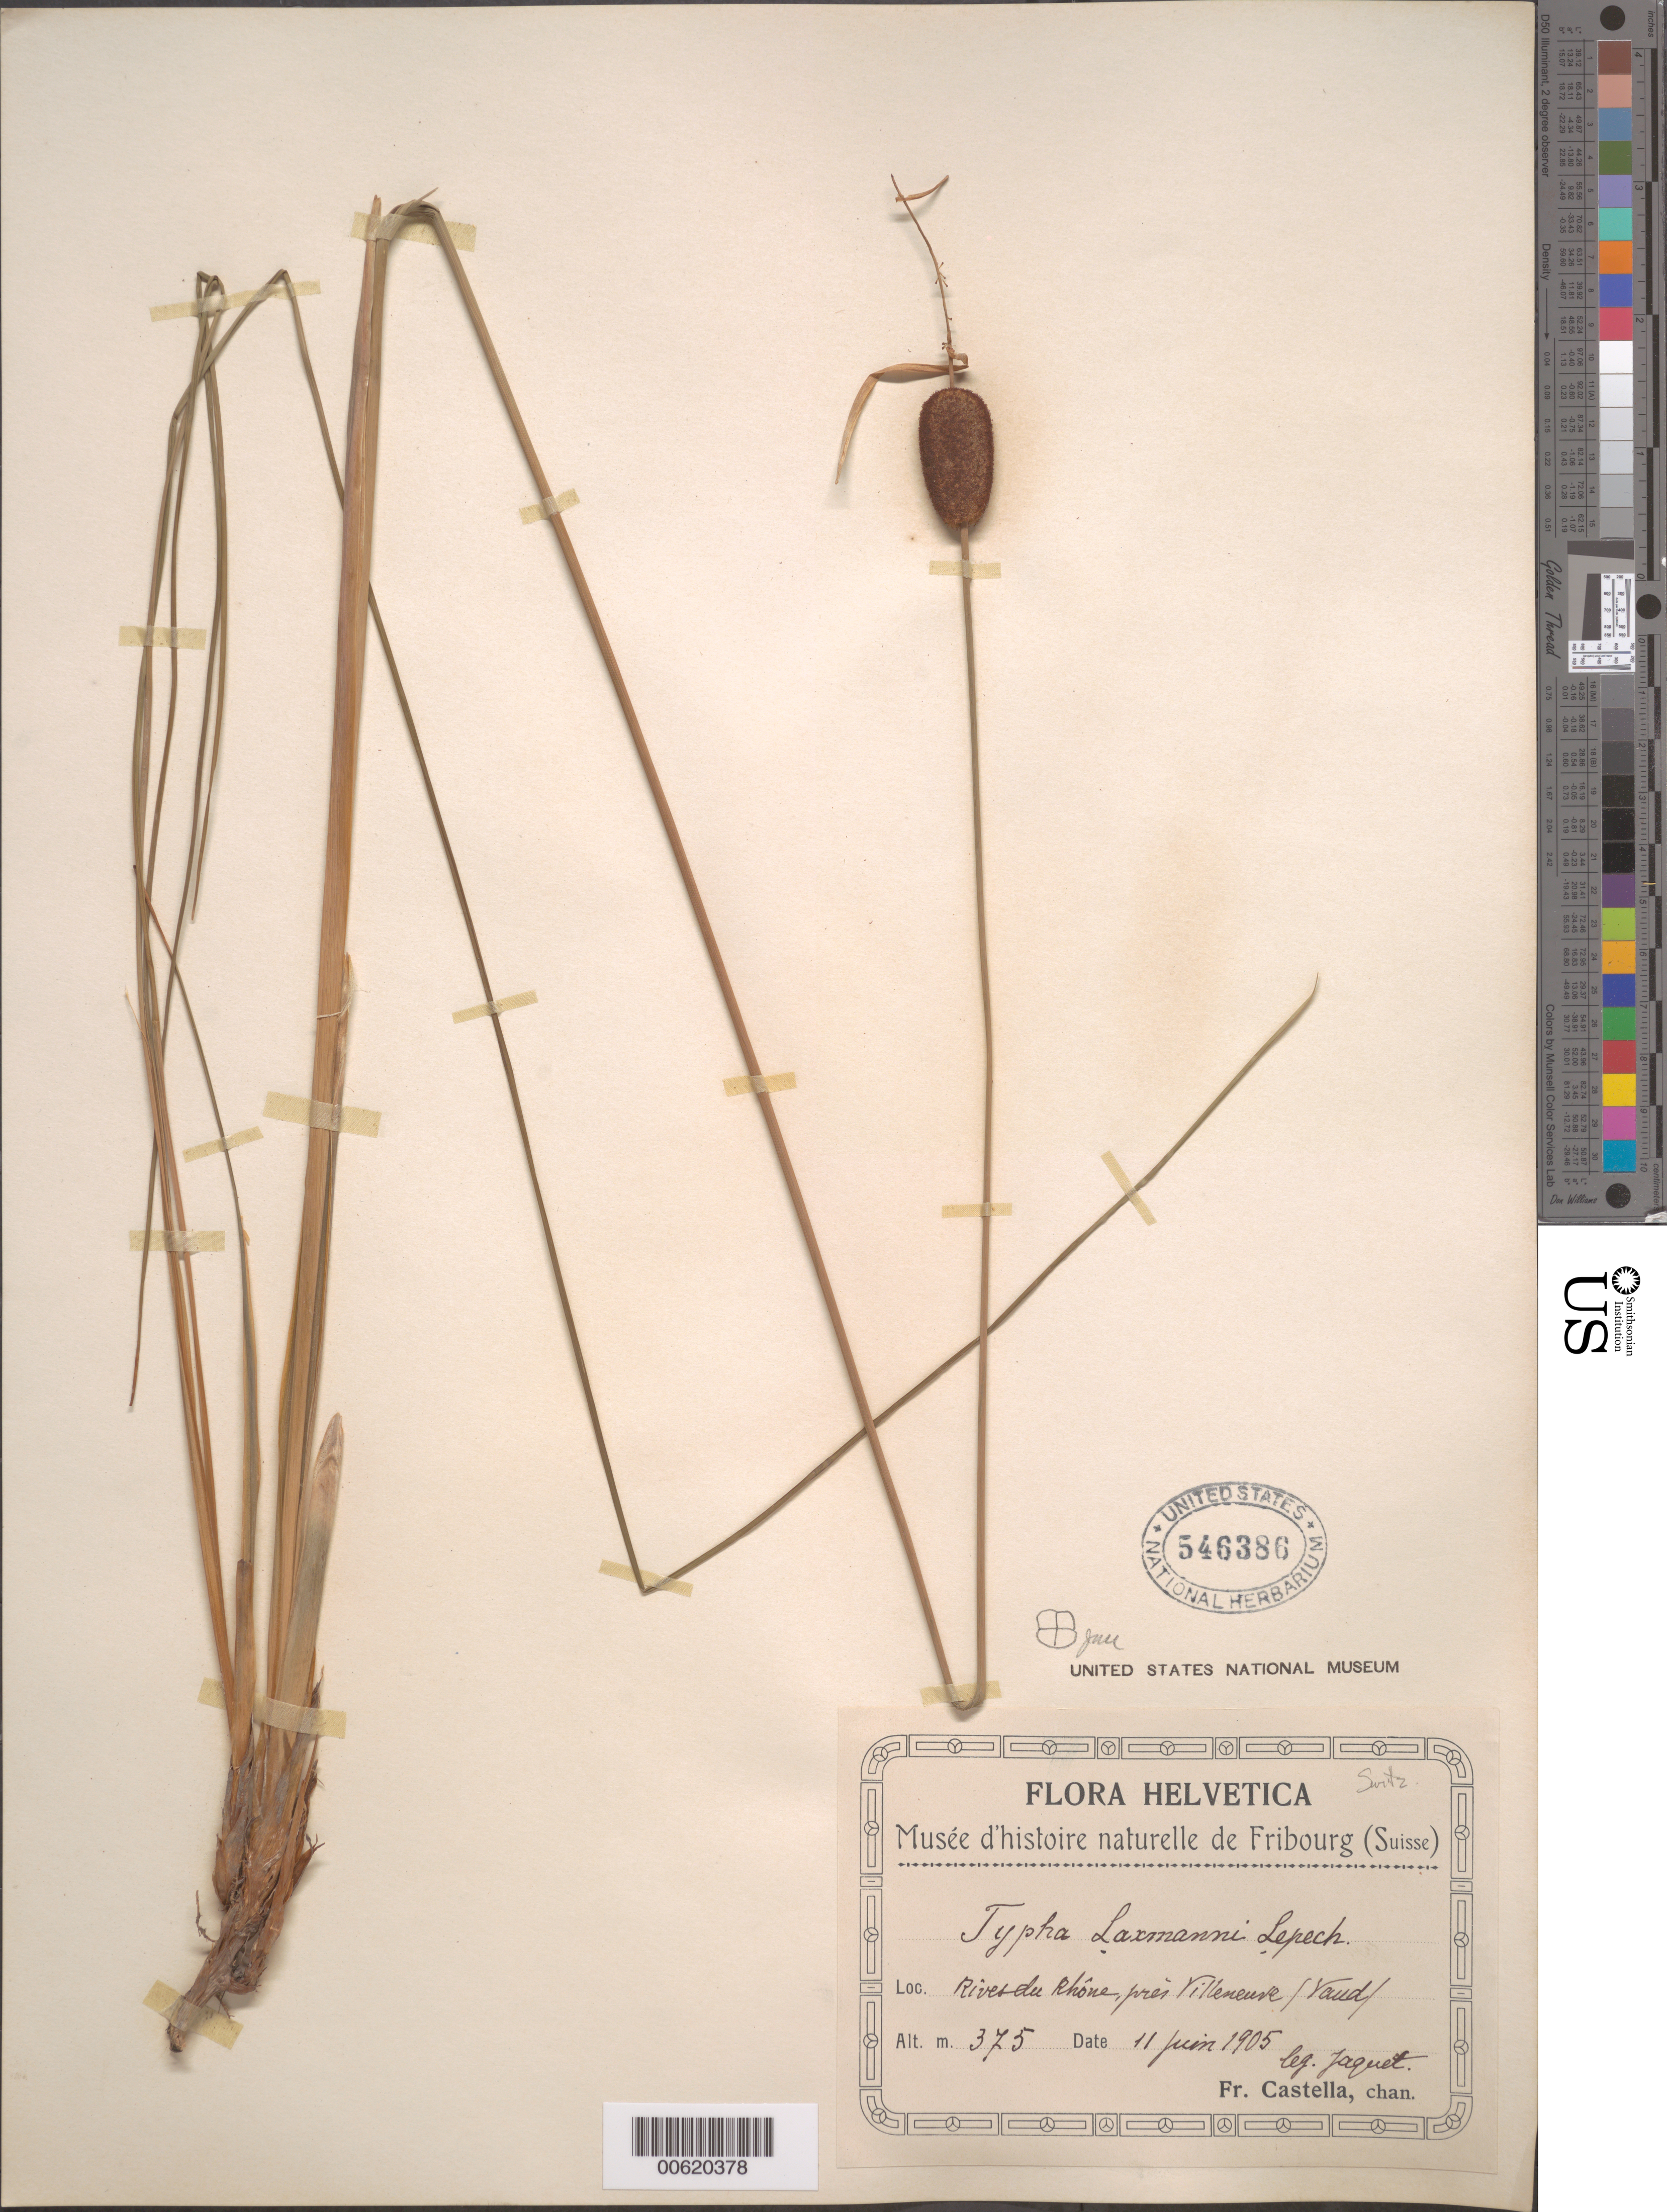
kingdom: Plantae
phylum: Tracheophyta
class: Liliopsida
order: Poales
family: Typhaceae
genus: Typha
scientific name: Typha minima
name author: Funck ex Hoppe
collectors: B. Castella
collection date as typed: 11 Jun 1905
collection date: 1905-06-11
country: Switzerland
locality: Rhone river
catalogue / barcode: US 546386